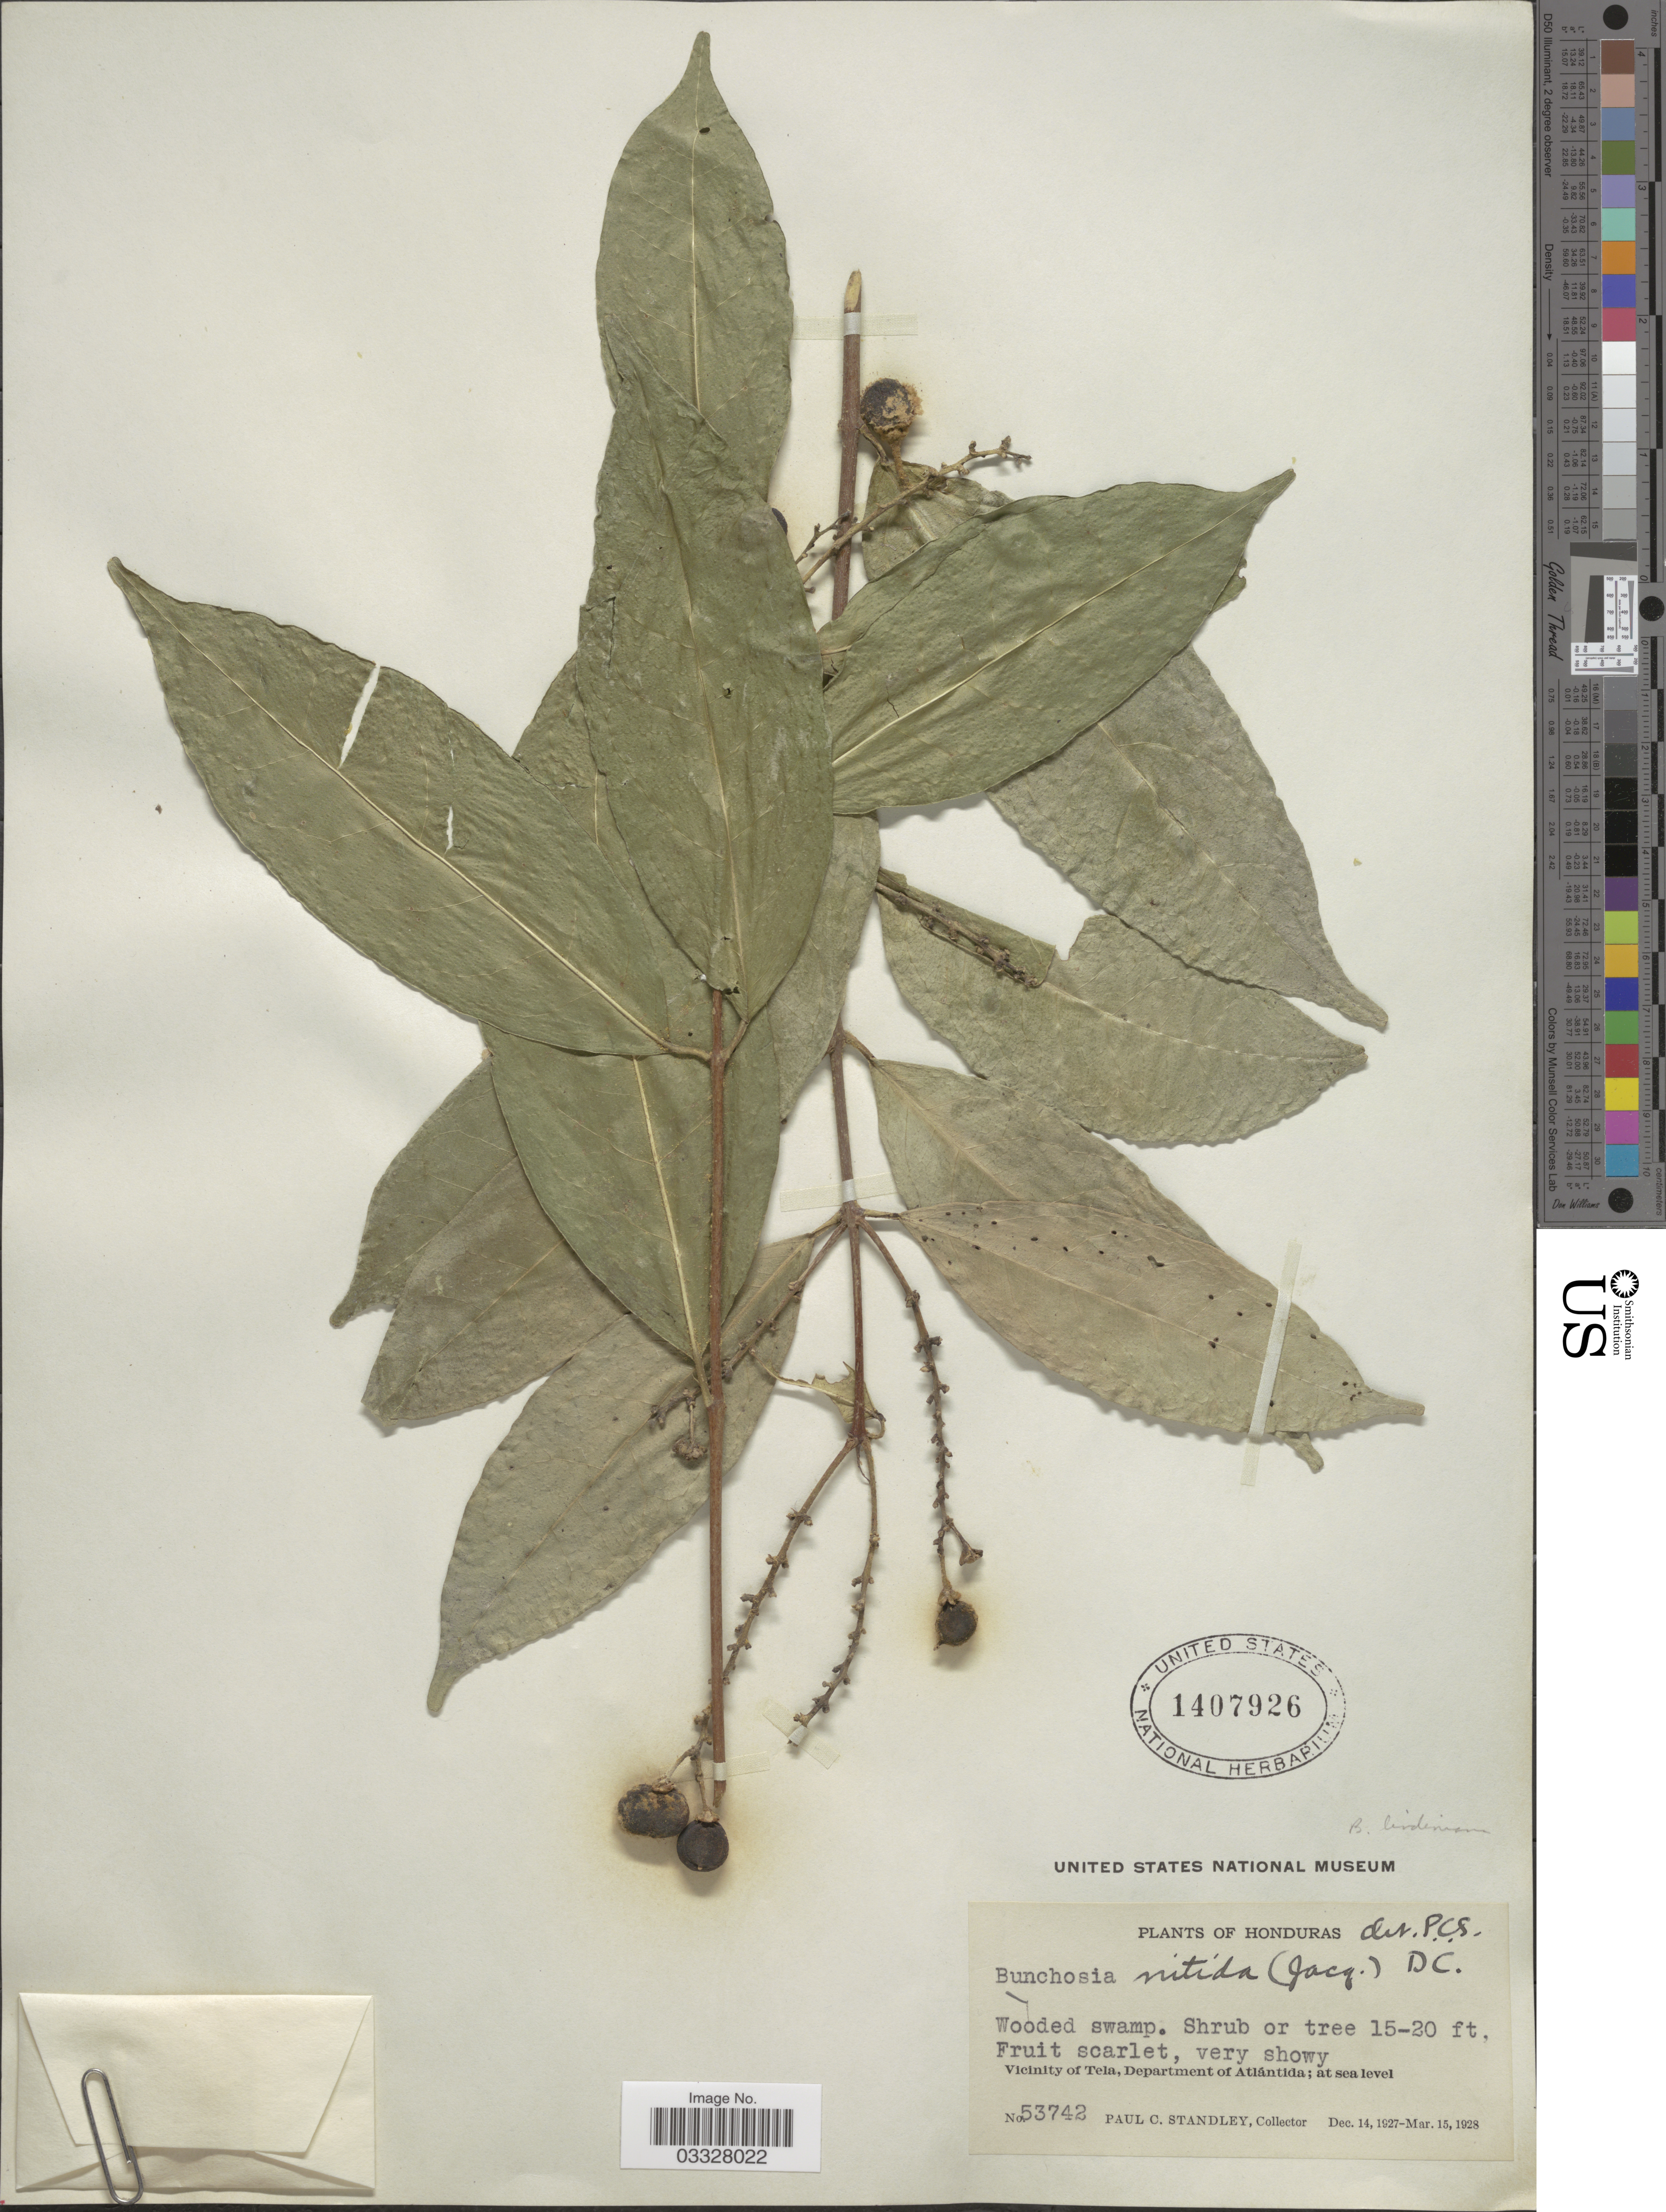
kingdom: Plantae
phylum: Tracheophyta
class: Magnoliopsida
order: Malpighiales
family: Malpighiaceae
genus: Bunchosia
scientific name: Bunchosia lindeniana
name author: A. Juss.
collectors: P. C. Standley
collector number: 53742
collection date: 1927-12-14/1928-03-15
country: Honduras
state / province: Atlántida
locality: Vicinity of Tela, Department of Atlántida.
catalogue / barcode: US 1407926